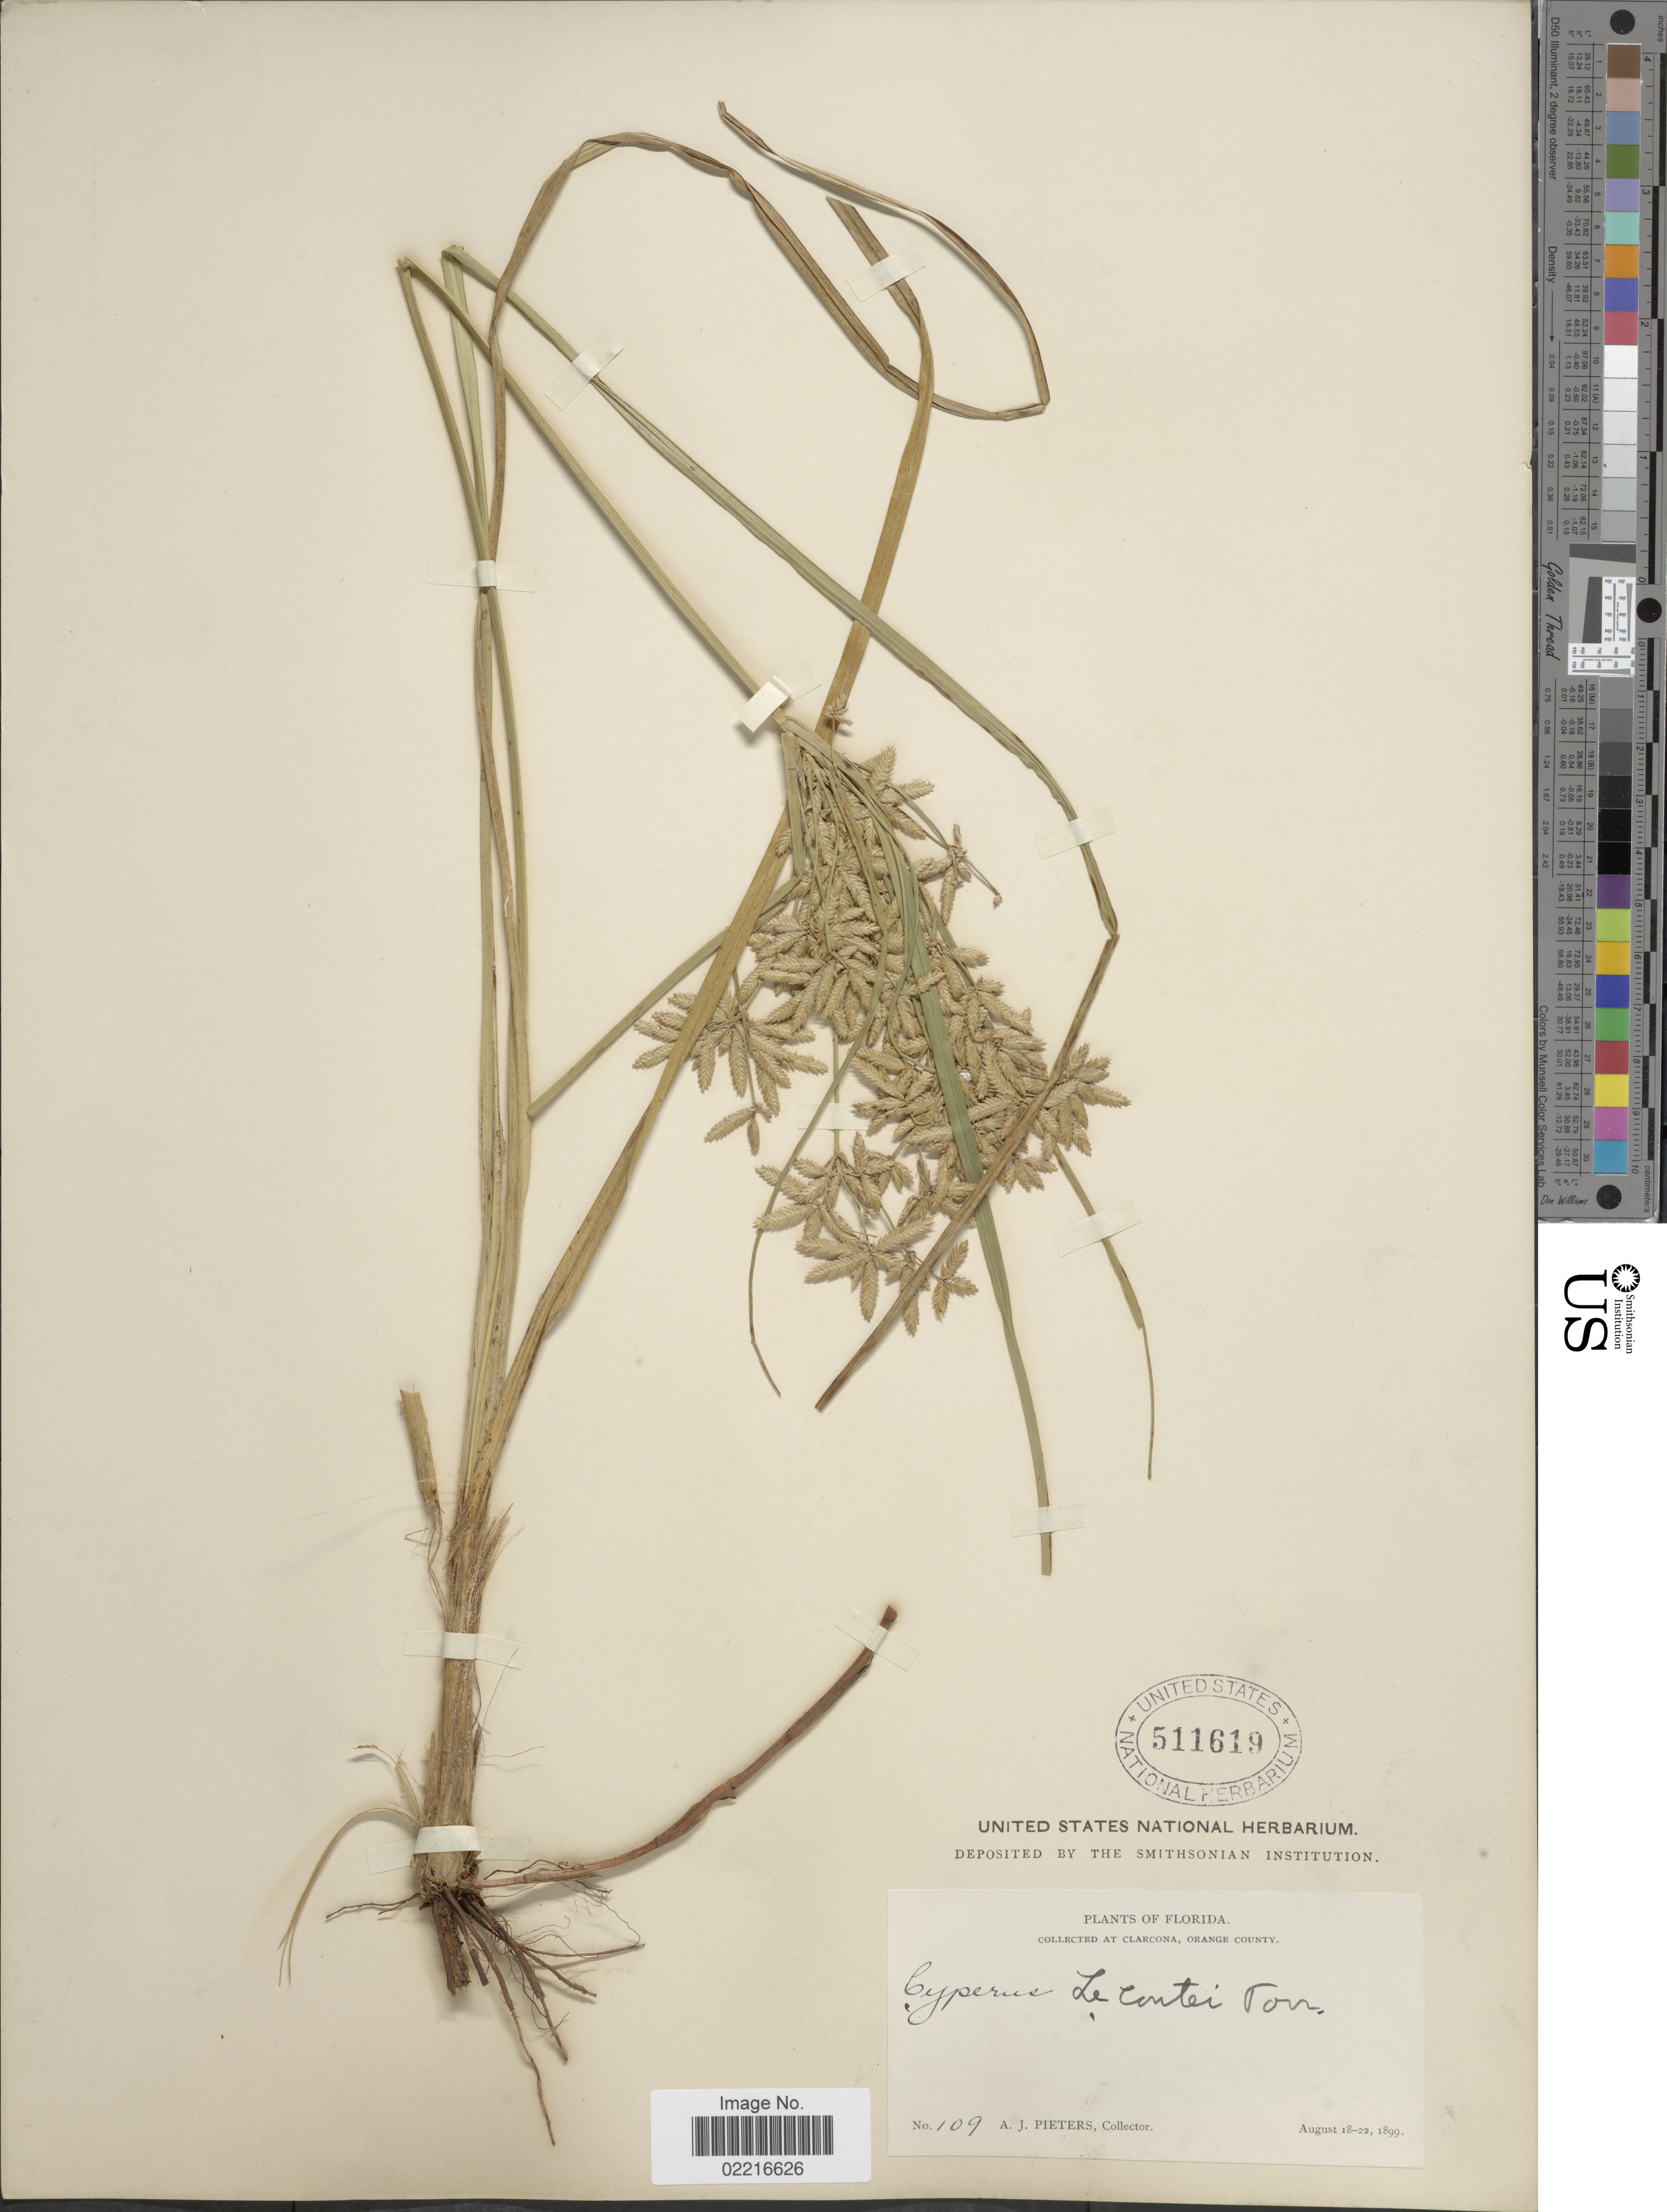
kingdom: Plantae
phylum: Tracheophyta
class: Liliopsida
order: Poales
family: Cyperaceae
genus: Cyperus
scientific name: Cyperus lecontei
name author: Torr. ex Steud.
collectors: A. Pieters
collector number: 109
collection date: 1899-08-18/1899-08-22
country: United States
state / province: Florida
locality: At Clarcona, Orange County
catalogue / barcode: US 511619